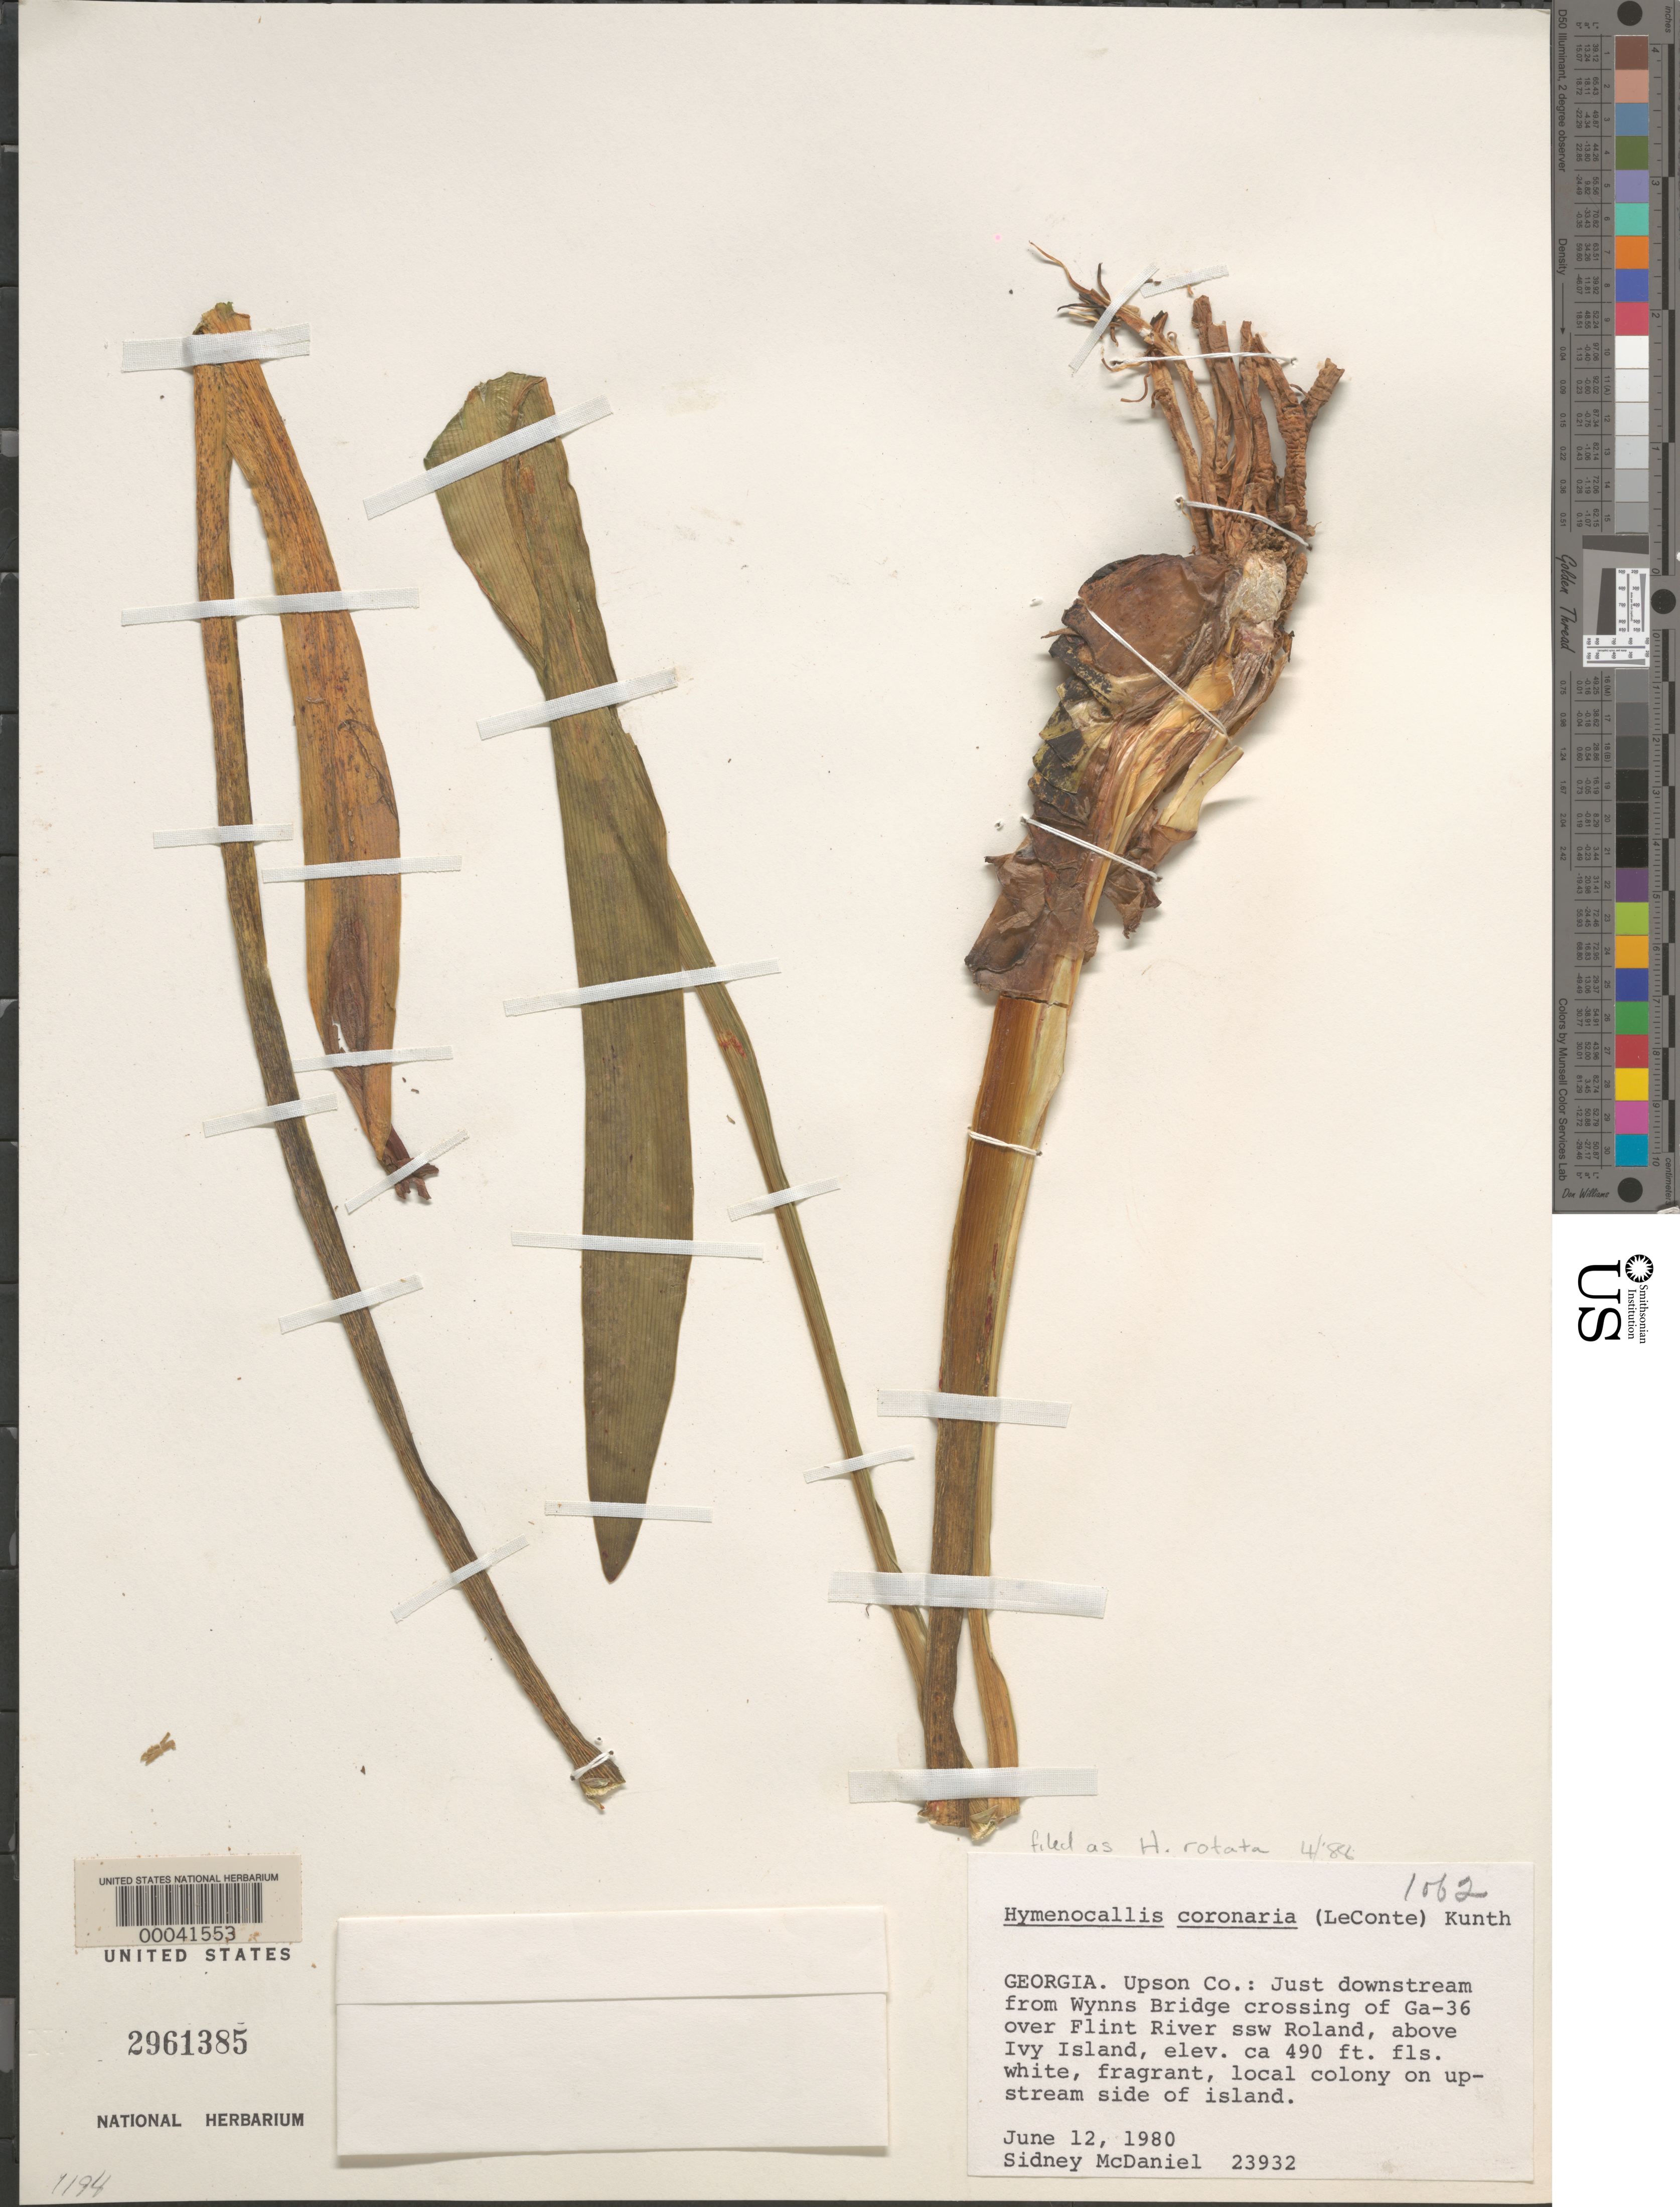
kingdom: Plantae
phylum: Tracheophyta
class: Liliopsida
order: Asparagales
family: Amaryllidaceae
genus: Hymenocallis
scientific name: Hymenocallis palmeri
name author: S. Watson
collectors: S. McDaniel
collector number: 23932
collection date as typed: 12 Jul 1980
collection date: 1980-07-12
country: United States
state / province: Georgia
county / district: Upson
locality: Just dwn strm from wynns bridge crossing of ga 36 over flint river ssw of roland, above ivy island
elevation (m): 149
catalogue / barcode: US 2961385